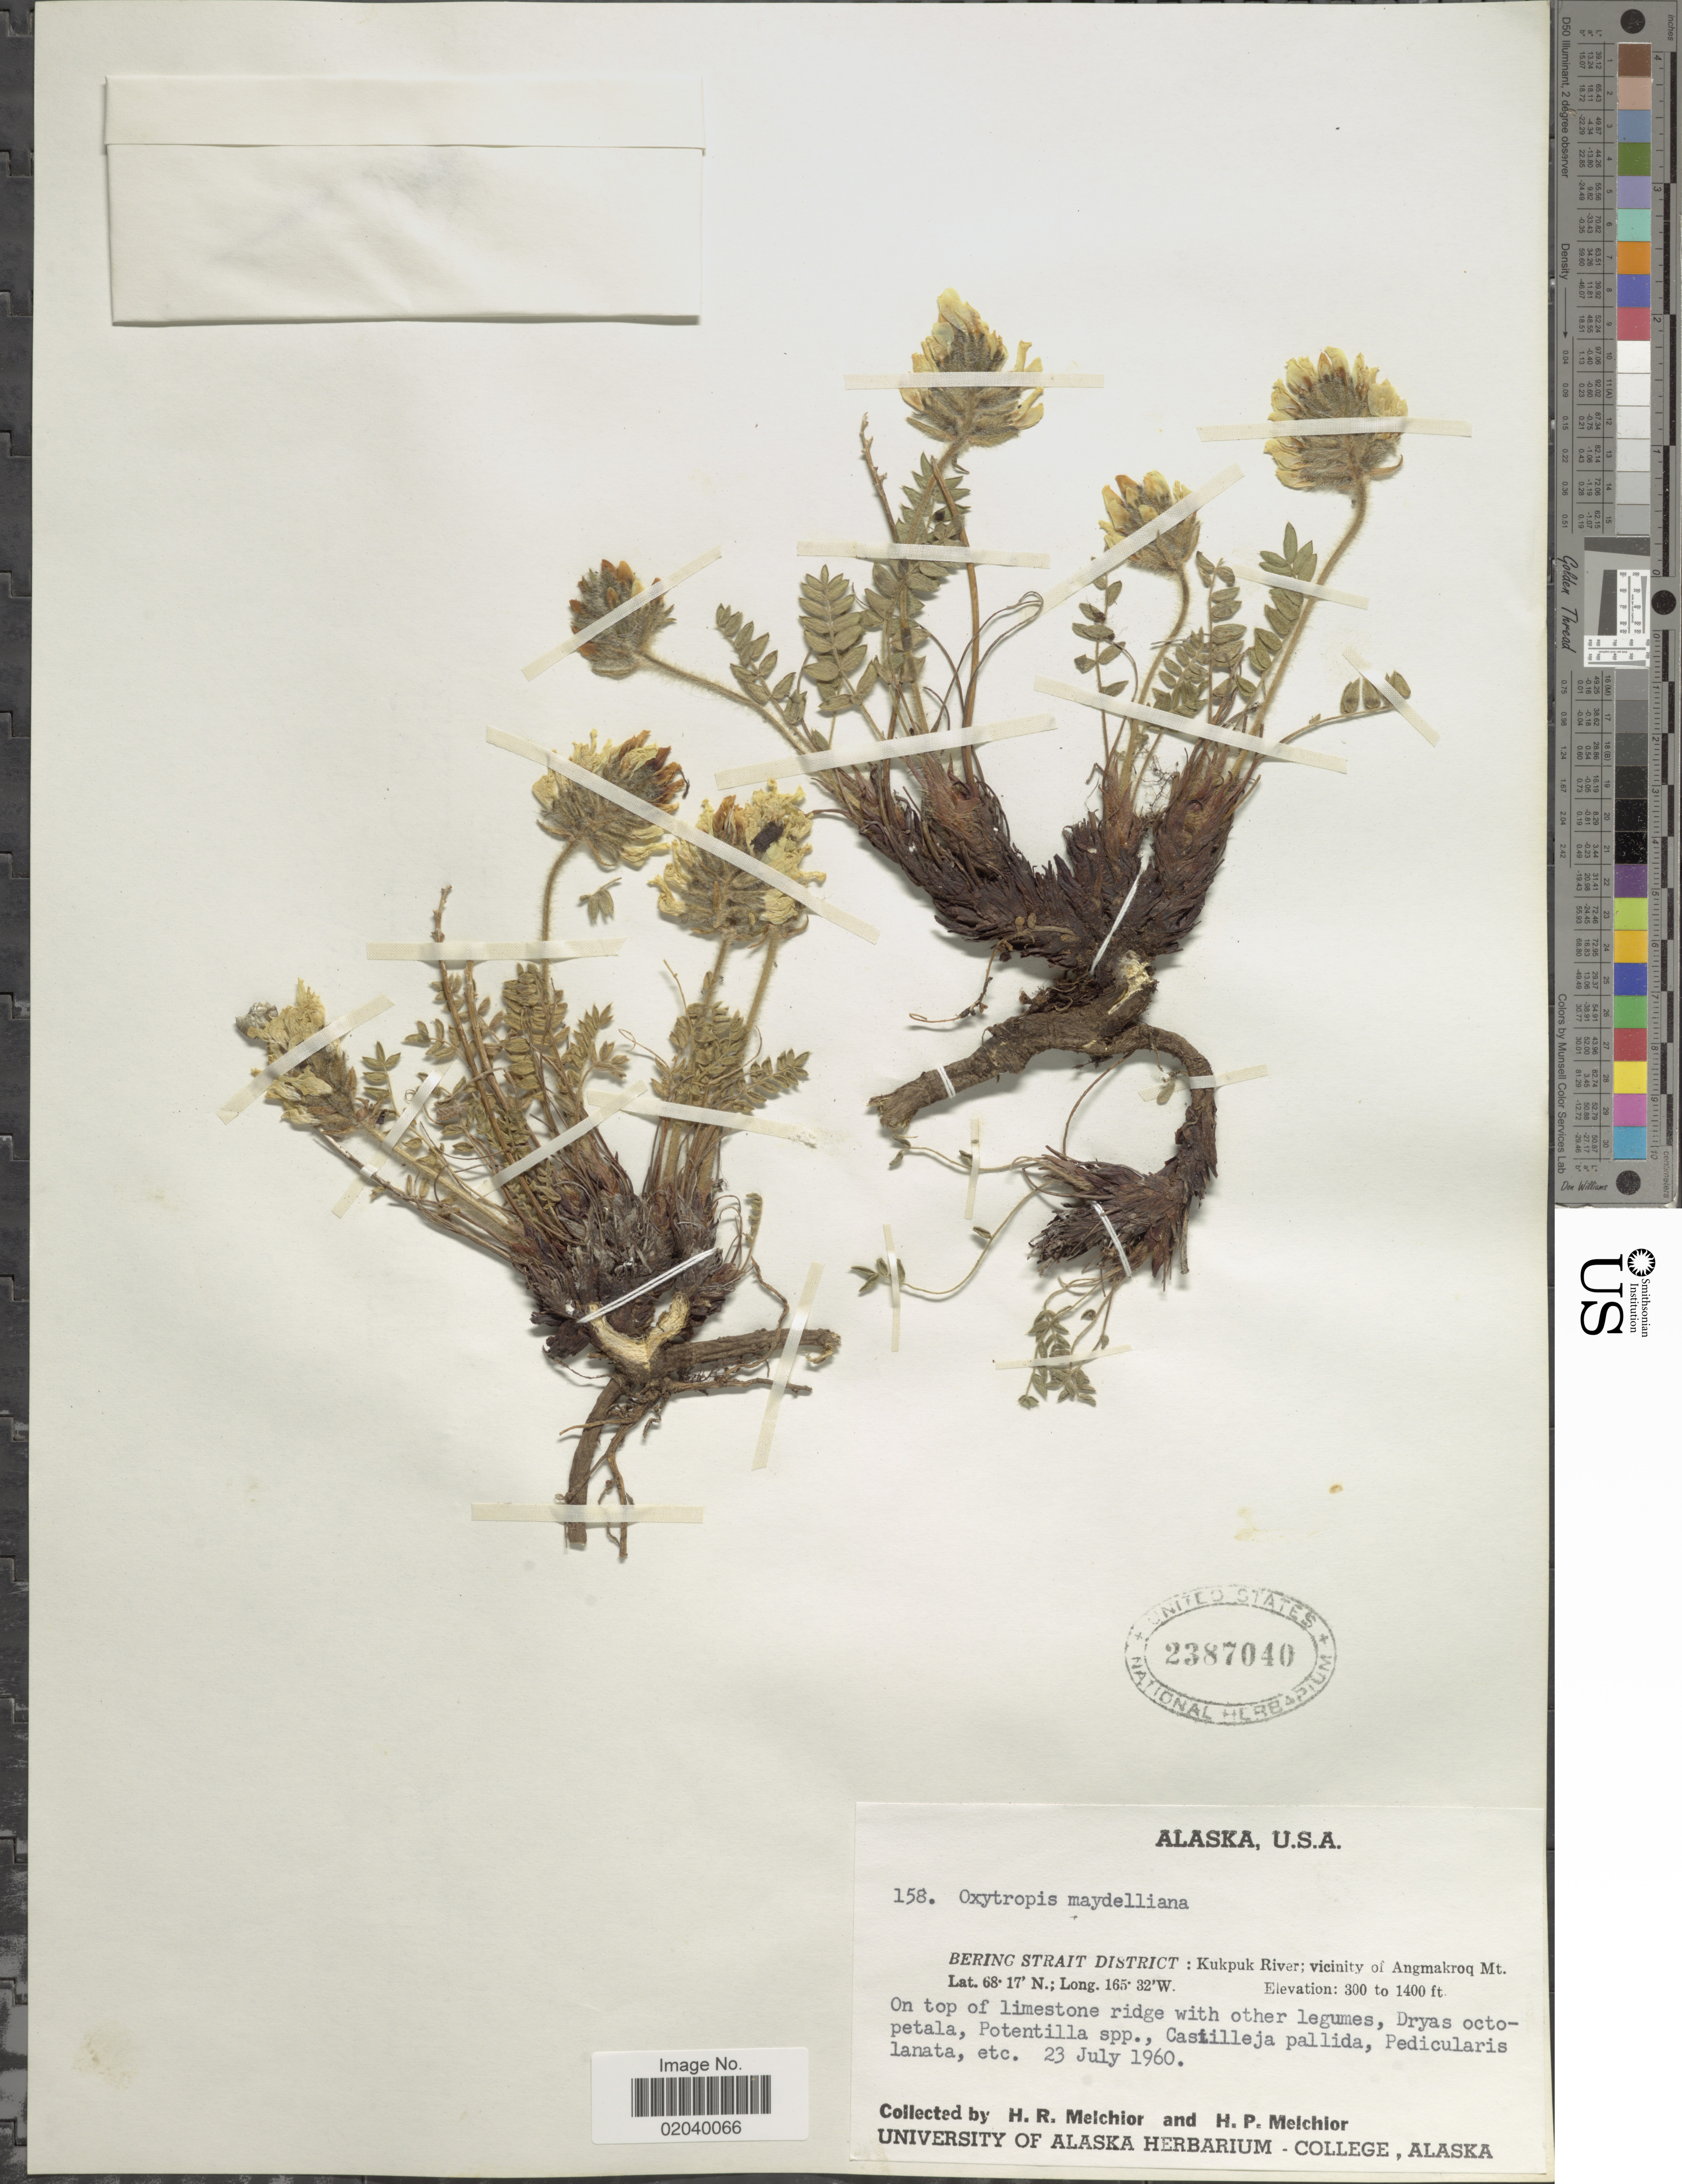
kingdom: Plantae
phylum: Tracheophyta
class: Magnoliopsida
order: Fabales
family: Fabaceae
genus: Oxytropis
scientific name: Oxytropis maydelliana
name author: Trautv.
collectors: H. R. Melchior & H. P. Melchior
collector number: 158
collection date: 1960-07-23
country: United States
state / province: Alaska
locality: Berig Strait District:: Kukpuk River: vicinity of Angmakroq Mt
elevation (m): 91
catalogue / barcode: US 2387040